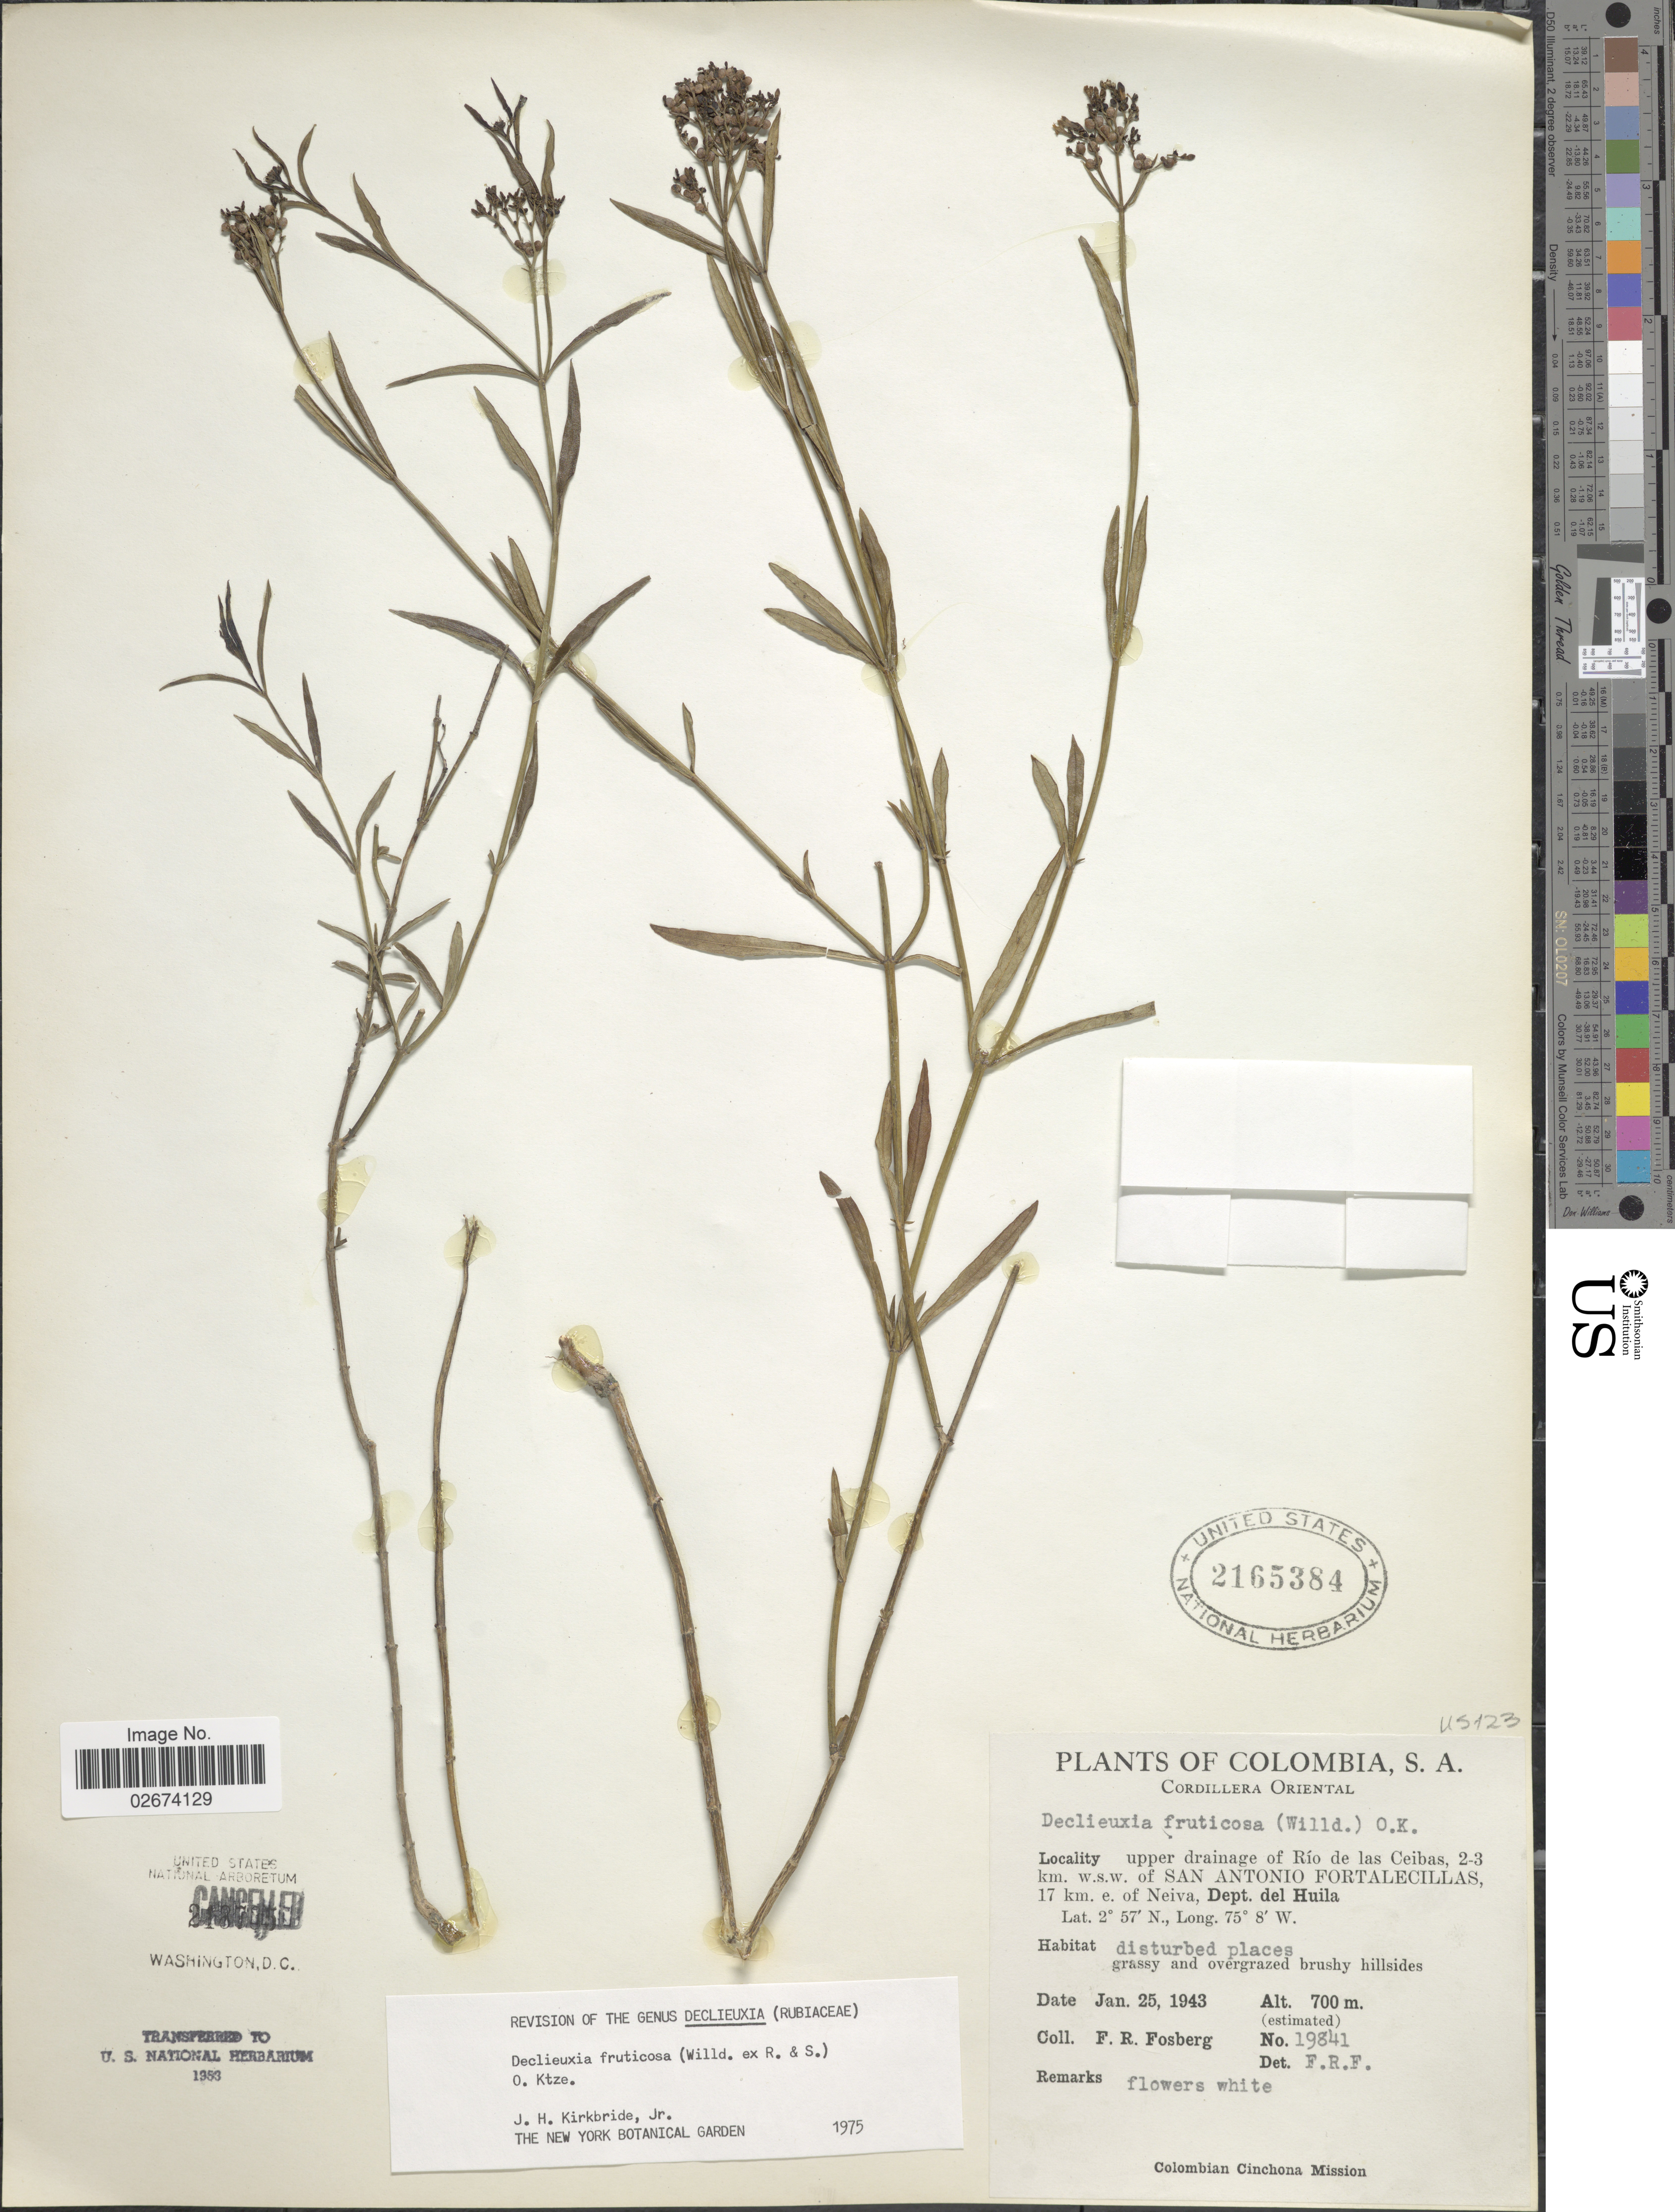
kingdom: Plantae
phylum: Tracheophyta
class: Magnoliopsida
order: Gentianales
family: Rubiaceae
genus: Declieuxia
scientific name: Declieuxia fruticosa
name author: (Willd. ex Roem. & Schult.) Kuntze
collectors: F. R. Fosberg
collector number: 19841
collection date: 1943-01-25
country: Colombia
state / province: Huila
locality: Cordillera Oriental, upper drainage of Río de las Ceibas, 2-3 km w.s.w. of San Antonio Fortalecillas, 17 km e of Neiva, Dept del Huila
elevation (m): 700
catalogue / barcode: US 2165384